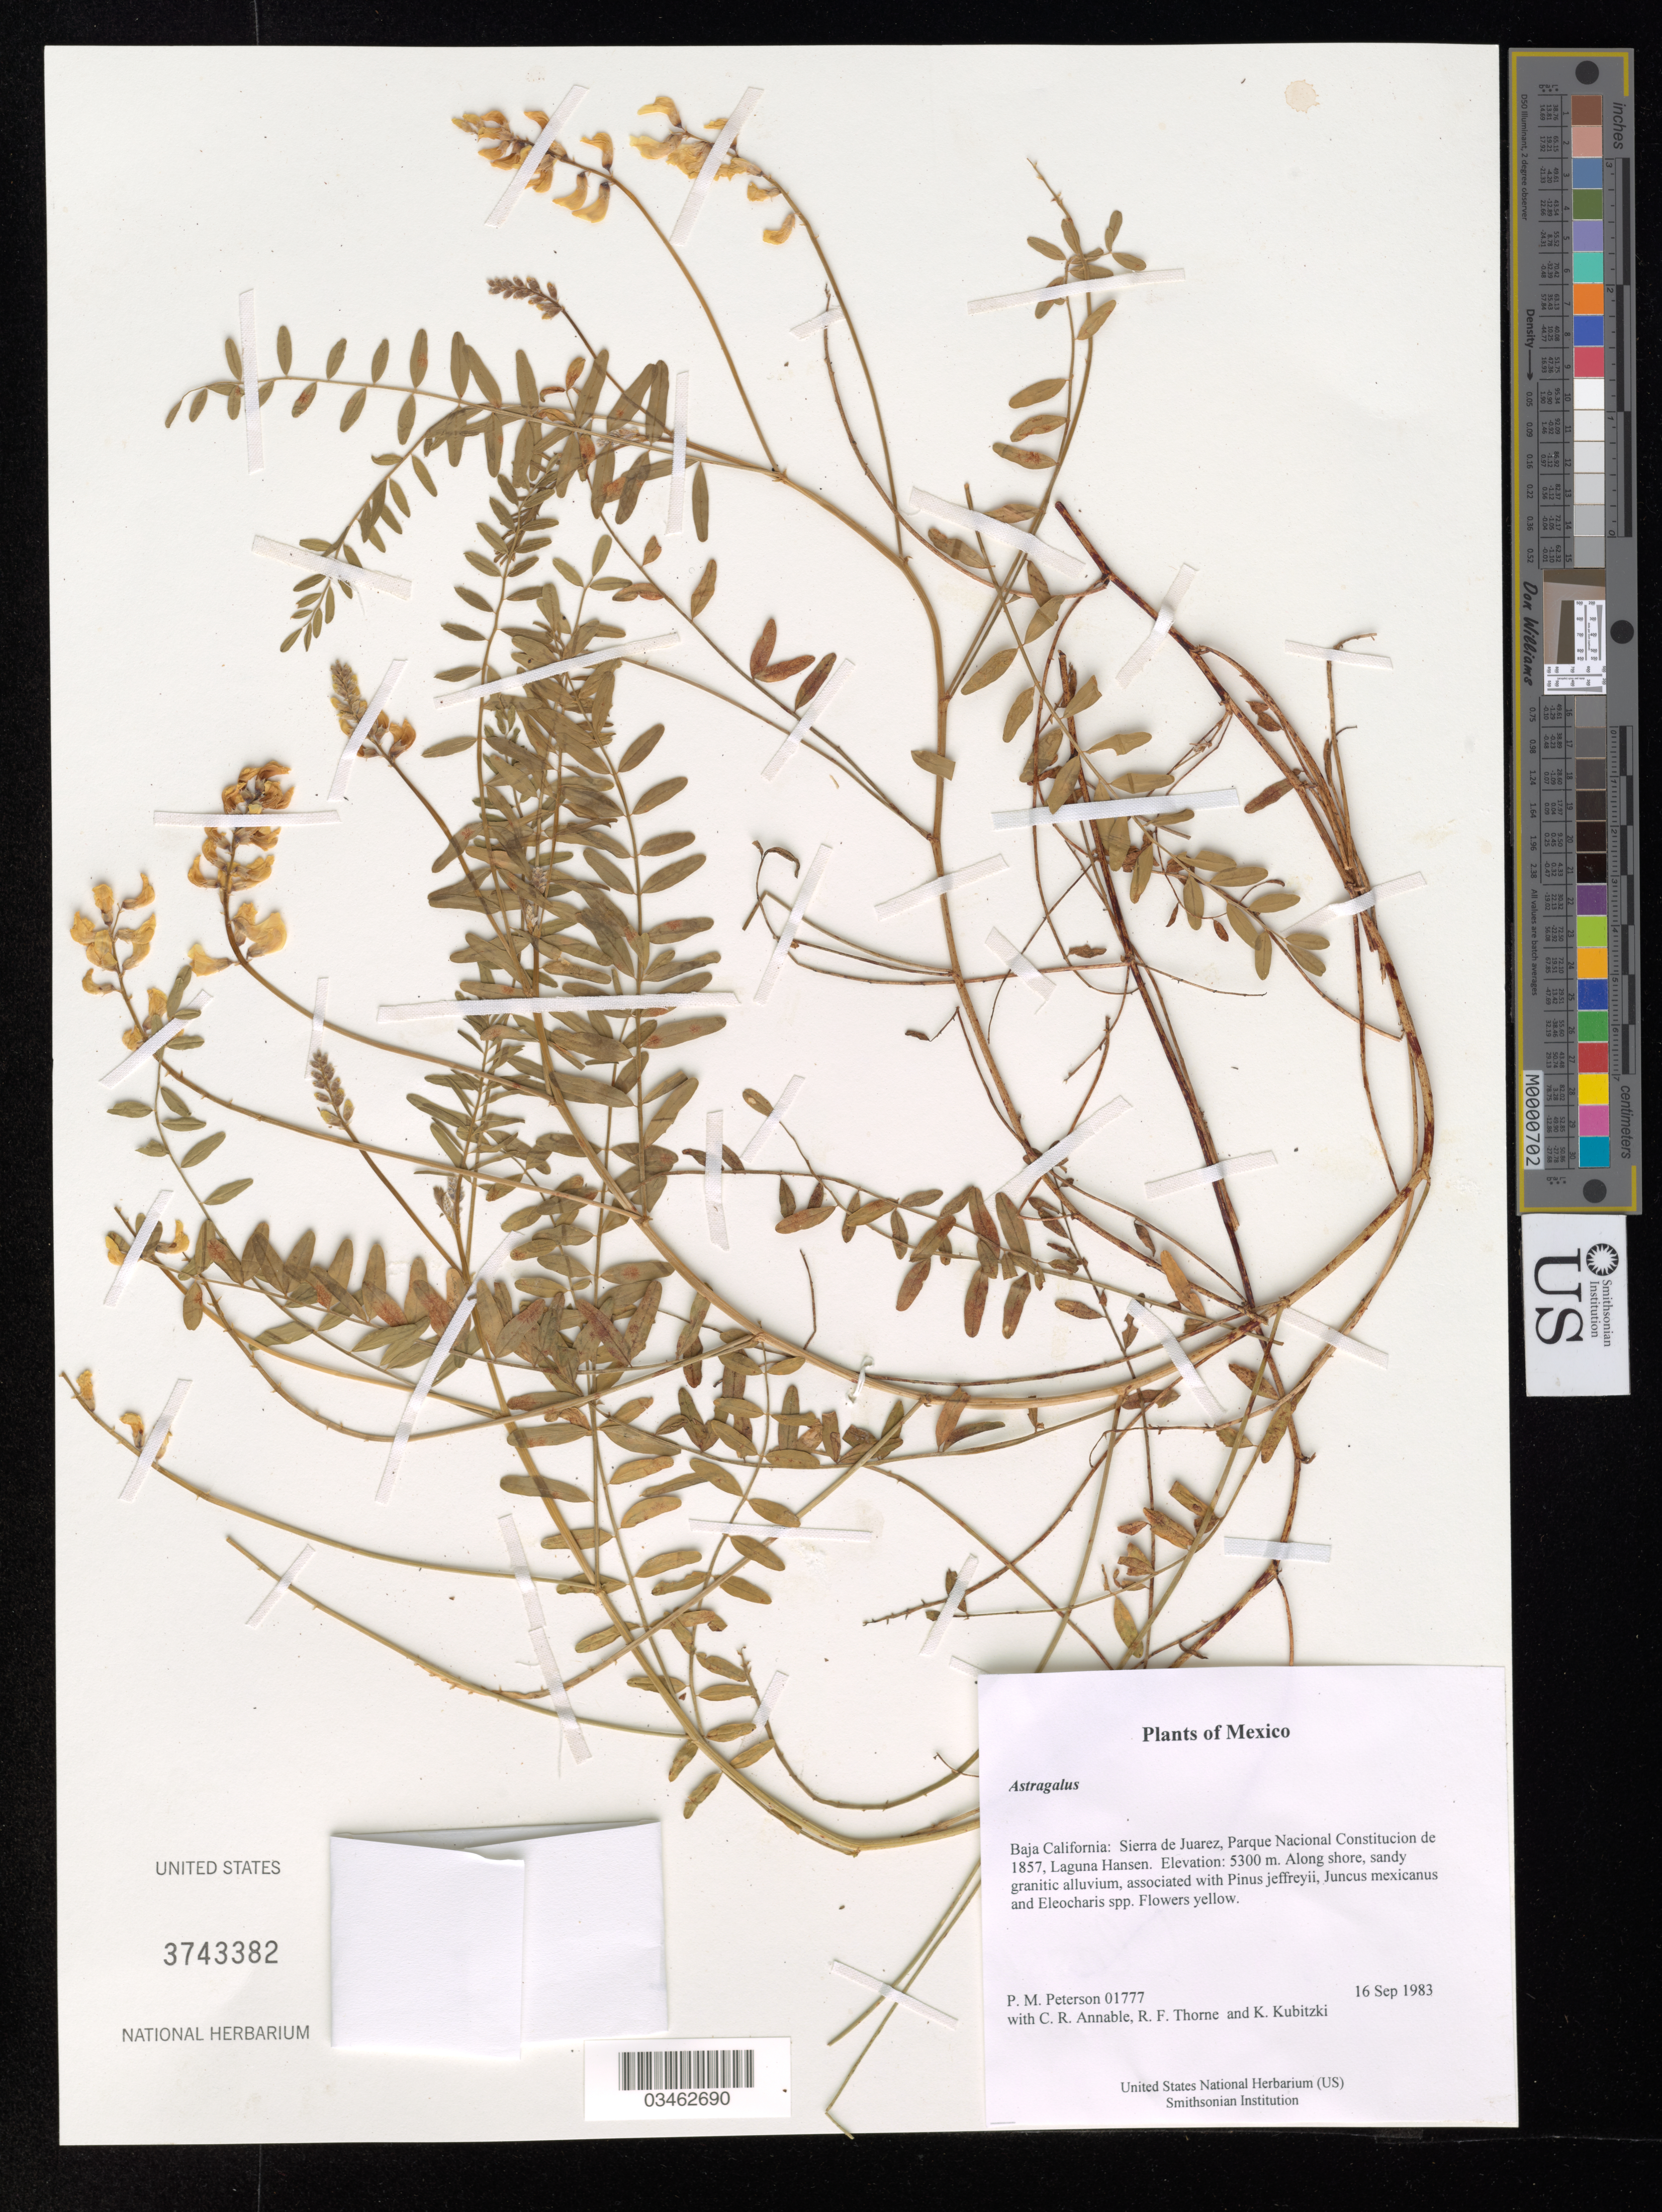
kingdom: Plantae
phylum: Tracheophyta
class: Magnoliopsida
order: Fabales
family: Fabaceae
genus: Astragalus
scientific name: Astragalus sp.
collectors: P. M. Peterson, C. R. Annable, R. F. Thorne & K. Kubitzki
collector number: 01777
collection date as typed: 16 Sep 1983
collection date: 1983-09-16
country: Mexico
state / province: Baja California Norte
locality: Sierra de Juarez, Parque Nacional Constitucion de 1857, Laguna Hansen.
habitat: Along shore, sandy granitic alluvium, associated with Pinus jeffreyii, Juncus mexicanus and Eleocharis spp.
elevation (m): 5300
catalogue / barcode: US 3743382